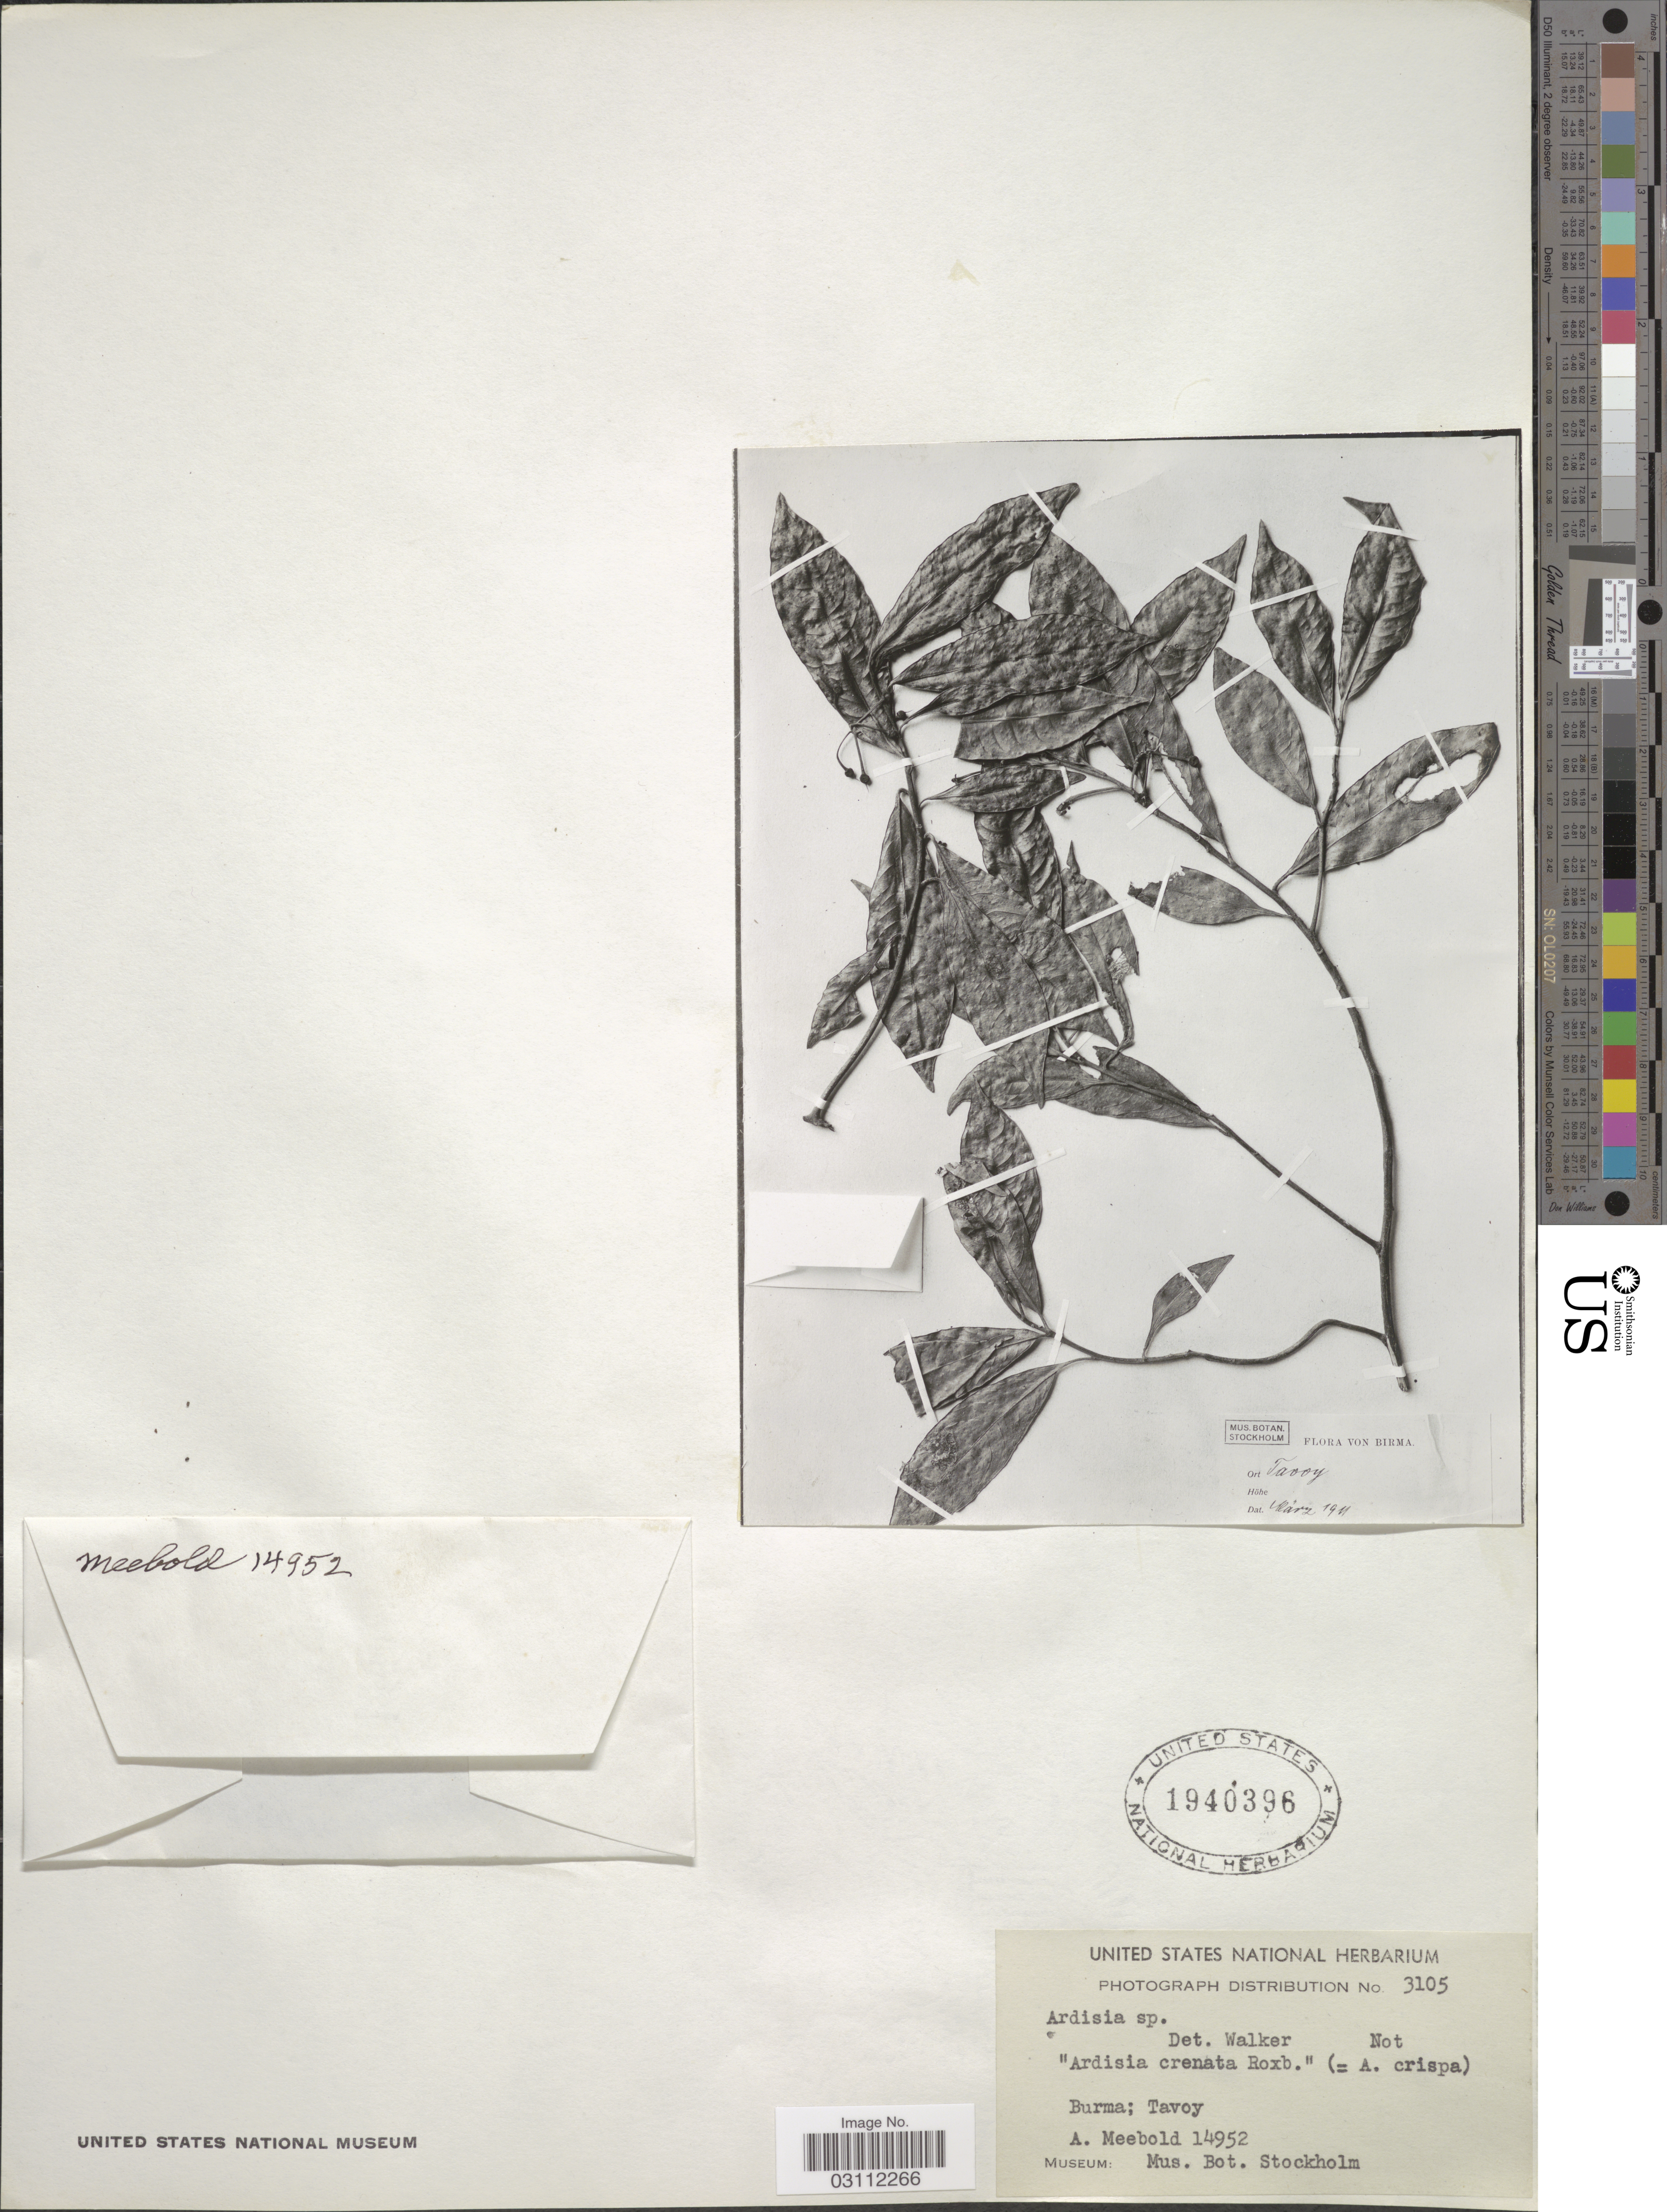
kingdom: Plantae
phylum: Tracheophyta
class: Magnoliopsida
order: Ericales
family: Primulaceae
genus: Ardisia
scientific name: Ardisia sp.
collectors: A. Meebold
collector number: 14952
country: Myanmar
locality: Burma; Tavoy.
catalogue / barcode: US 1940396